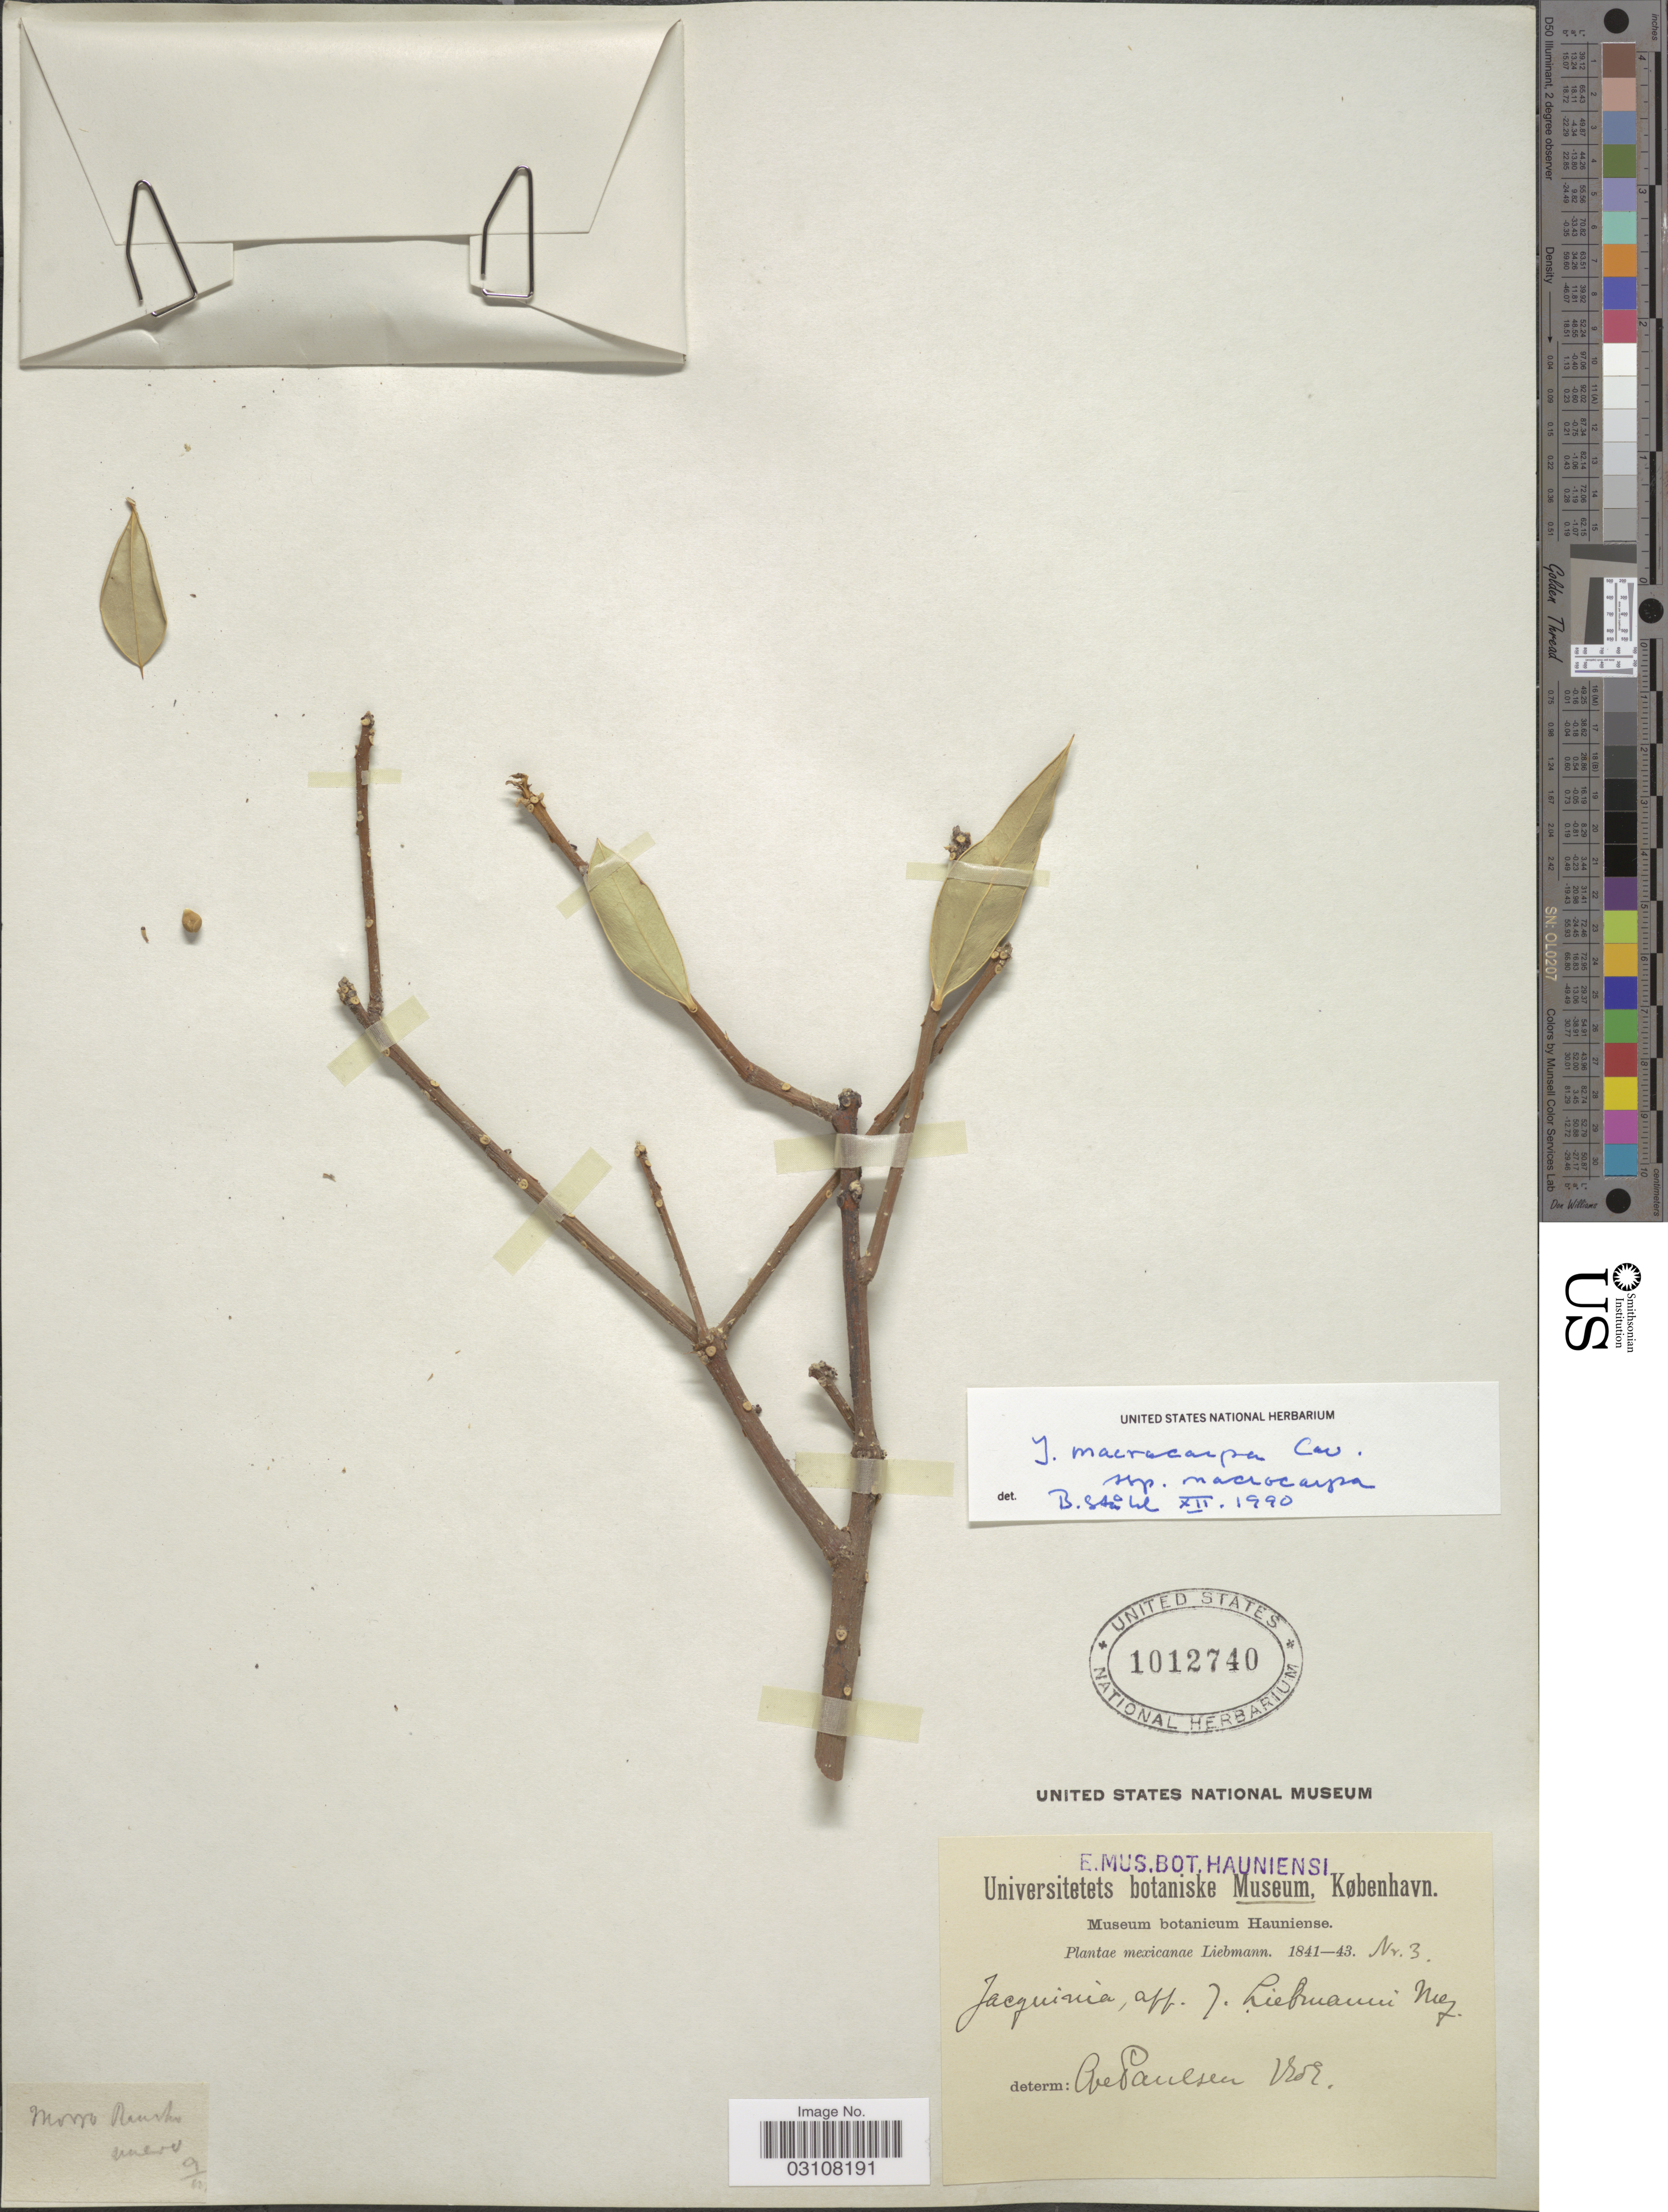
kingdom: Plantae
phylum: Tracheophyta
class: Magnoliopsida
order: Ericales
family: Primulaceae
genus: Jacquinia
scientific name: Jacquinia macrocarpa subsp. macrocarpa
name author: Cav.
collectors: Liebmann, --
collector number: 3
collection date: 1841/1843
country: Mexico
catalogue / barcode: US 1012740